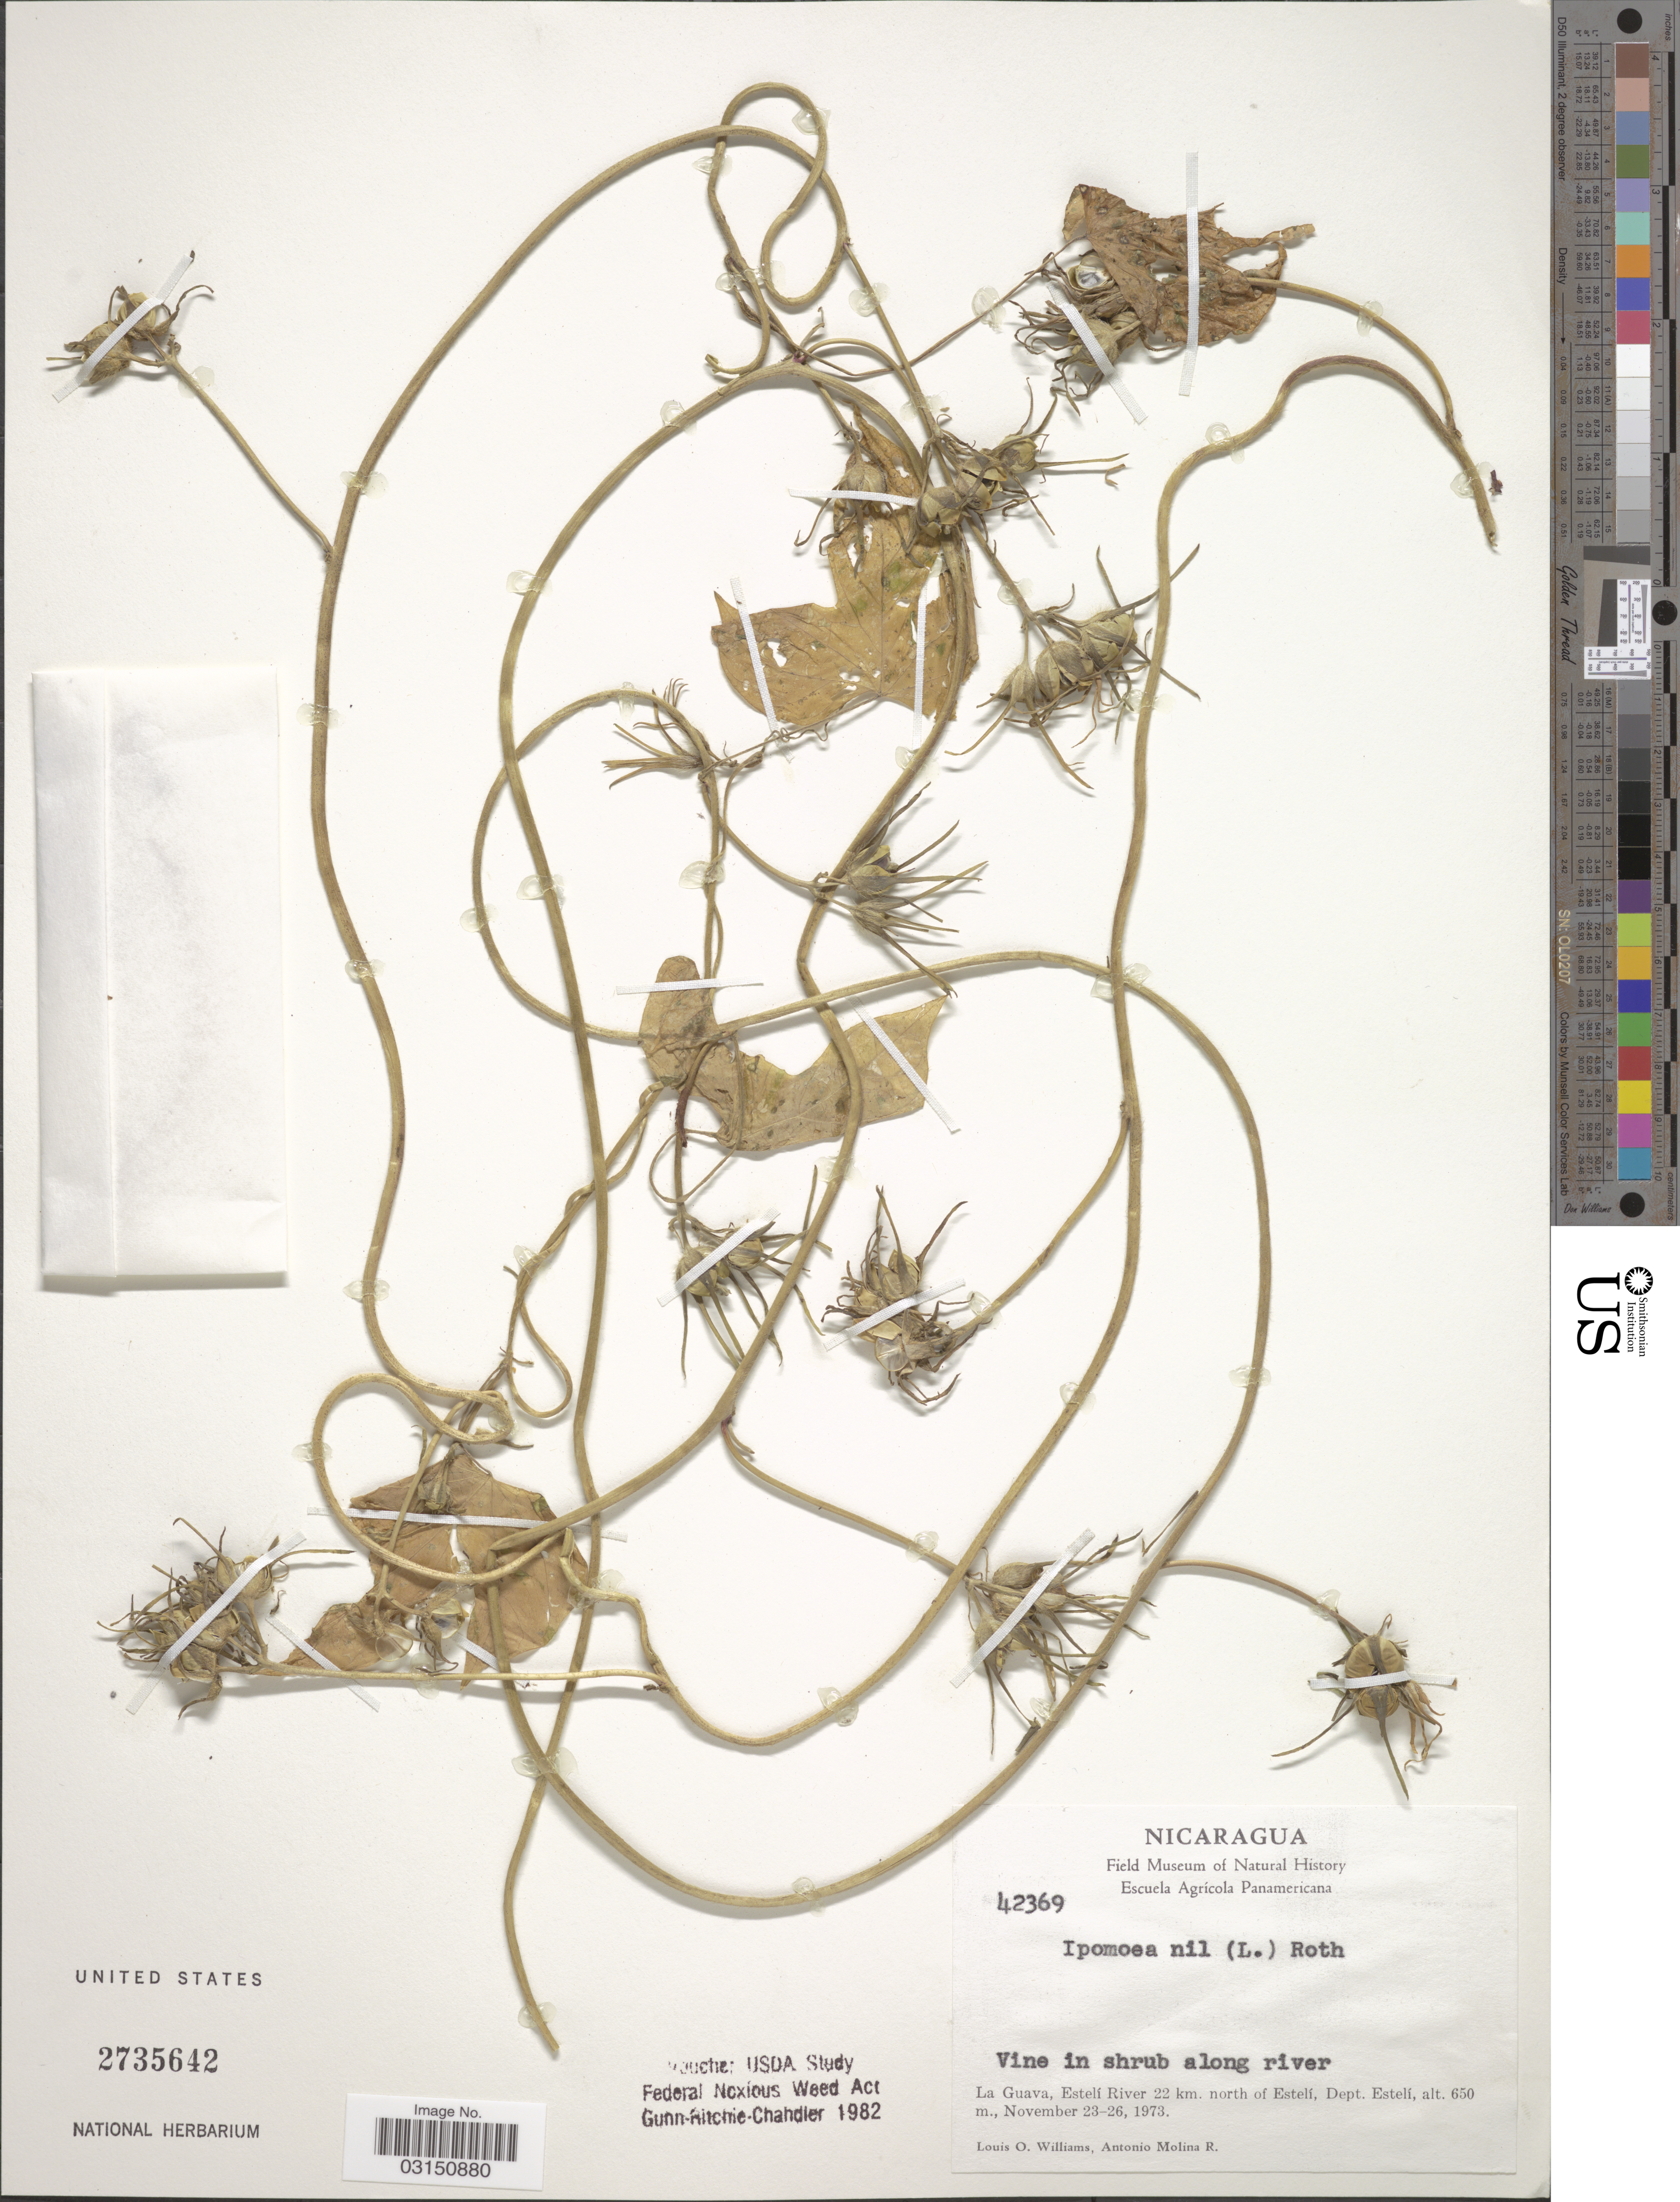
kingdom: Plantae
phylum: Tracheophyta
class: Magnoliopsida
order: Solanales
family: Convolvulaceae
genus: Ipomoea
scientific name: Ipomoea nil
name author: (L.) Roth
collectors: L. O. Williams & A. Molina R.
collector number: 42369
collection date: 1973-11-23/1973-11-26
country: Nicaragua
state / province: Esteli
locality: La Guava, Estelí River 22 km. north of Estelí, Dept. Estelí.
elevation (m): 650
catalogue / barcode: US 2735642